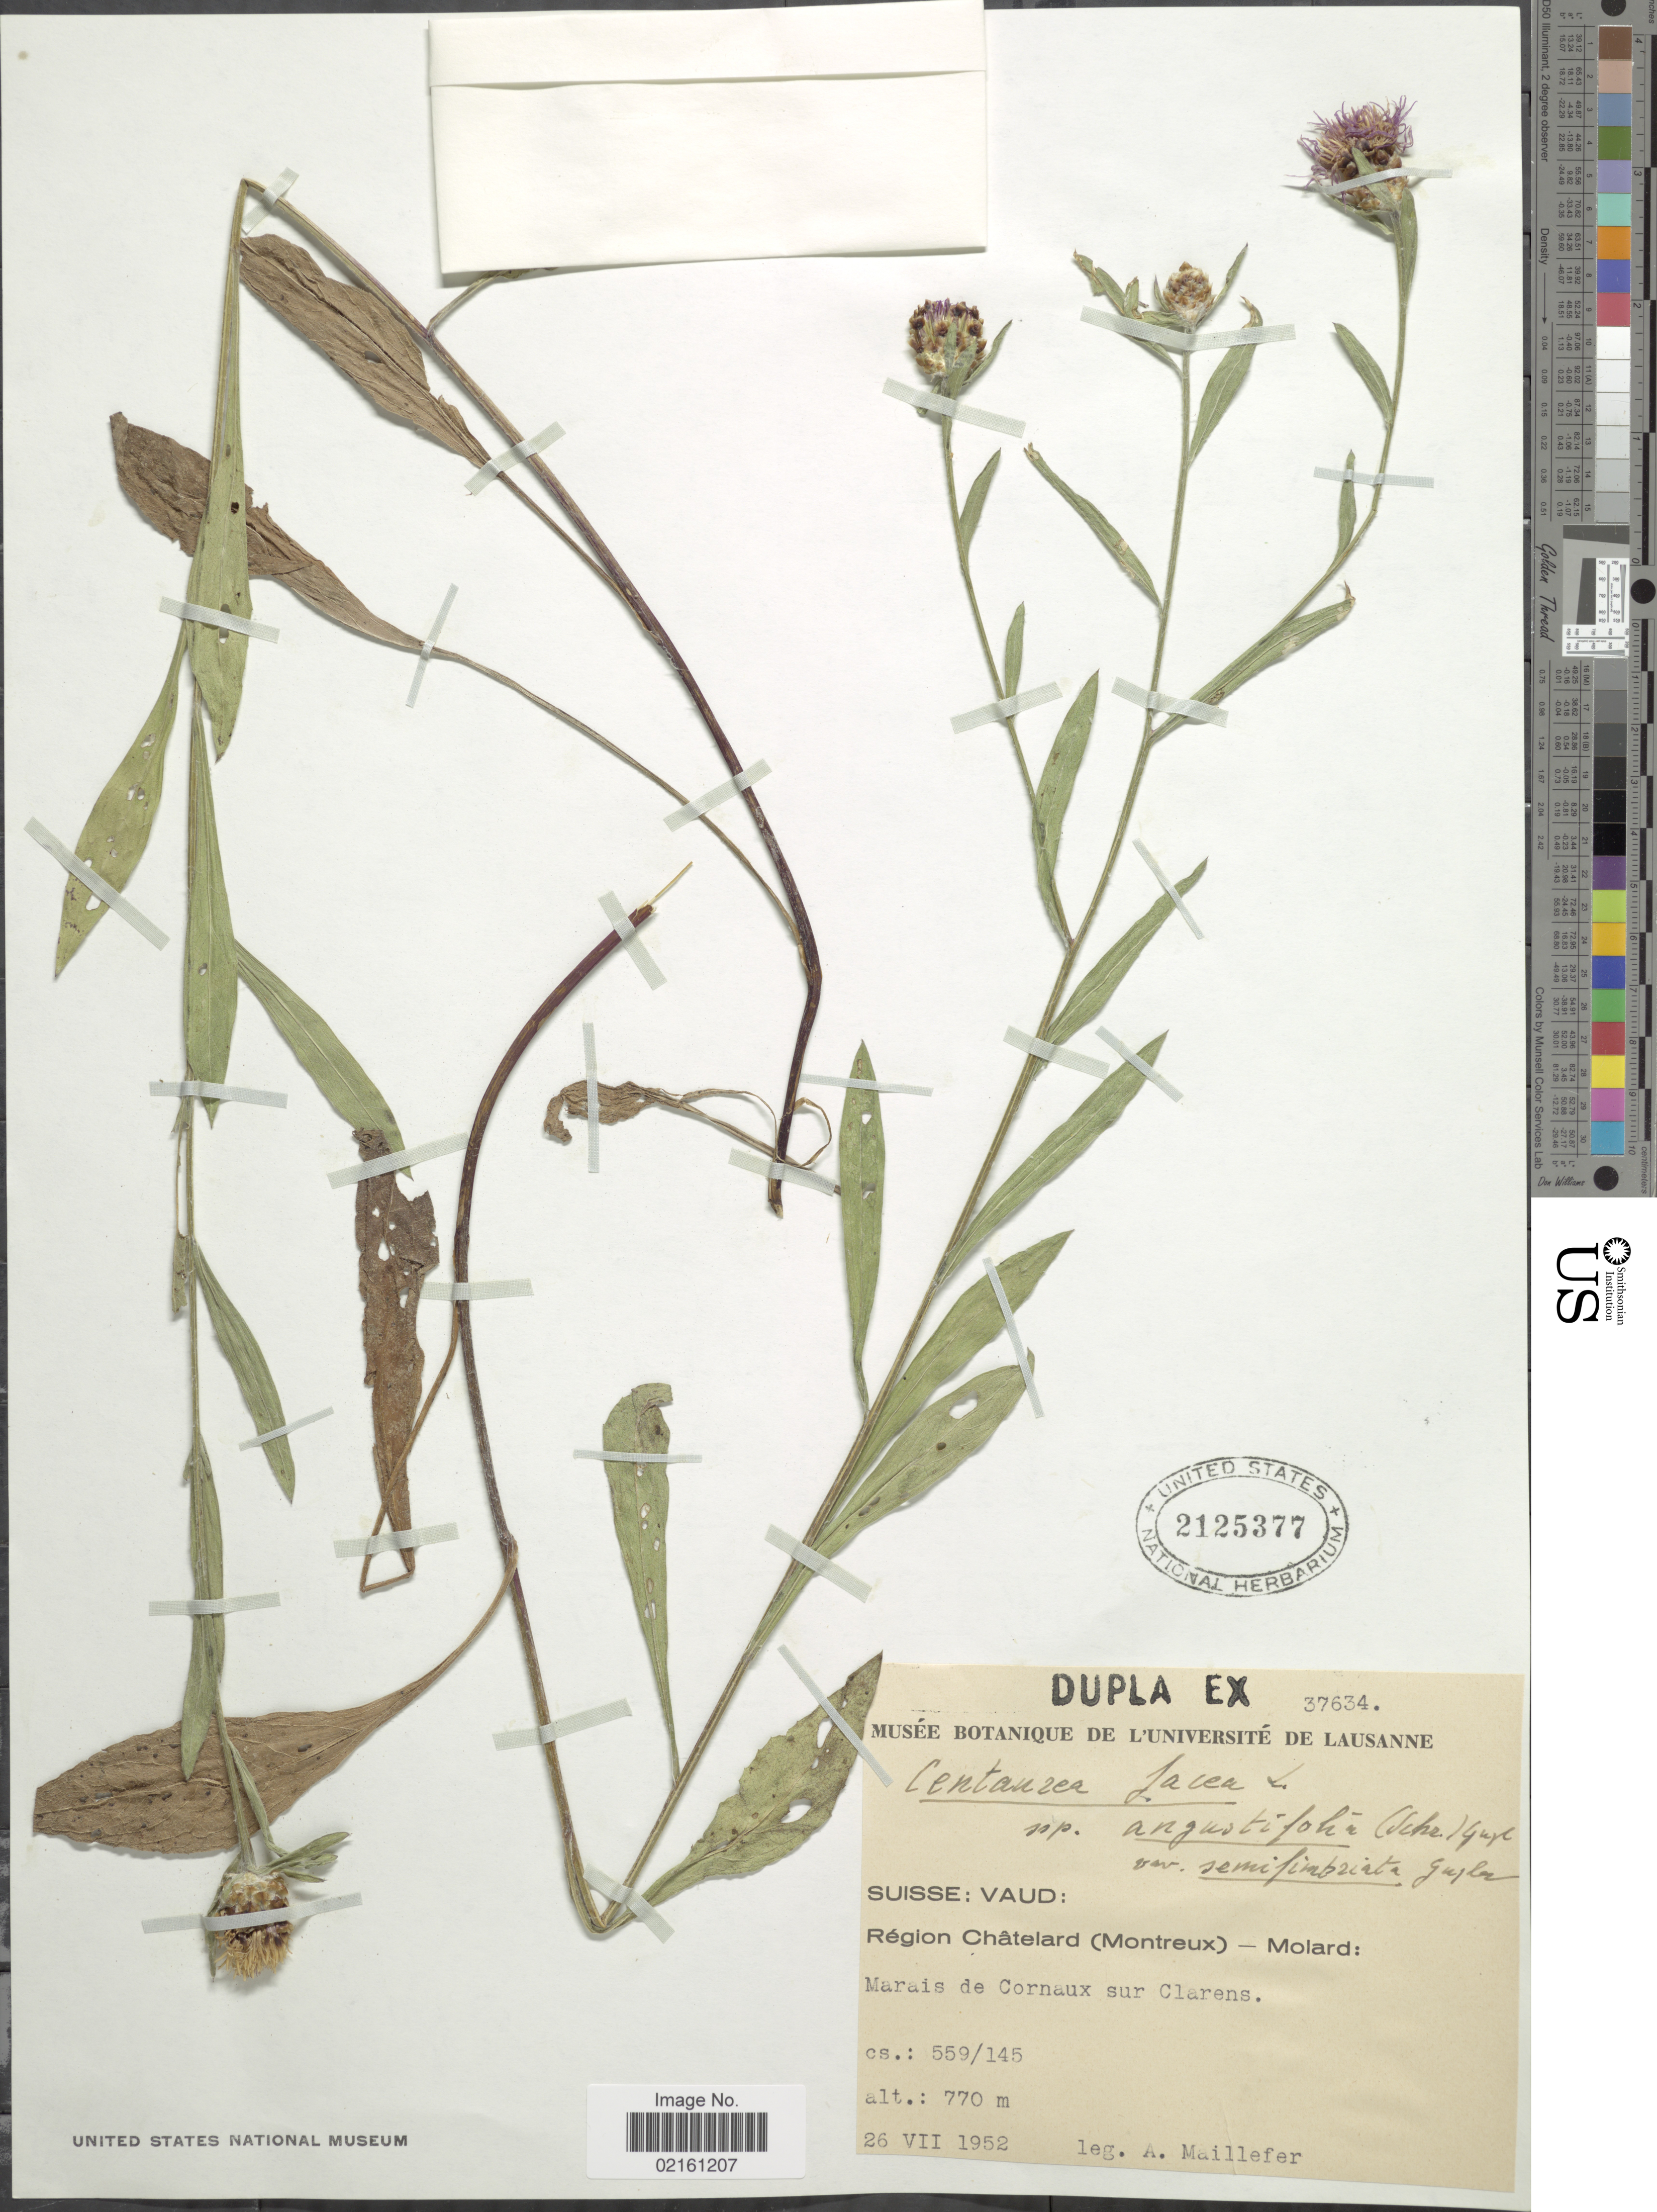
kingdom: Plantae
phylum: Tracheophyta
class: Magnoliopsida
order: Asterales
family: Asteraceae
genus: Centaurea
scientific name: Centaurea jacea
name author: L.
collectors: A. Maillefer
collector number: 37634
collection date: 1952-07-26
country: Switzerland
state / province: Vaud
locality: Suisse, Region Chatelard (Montreux), Molard, Marais de Cornaux sur Clarens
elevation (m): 770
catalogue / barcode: US 2125377